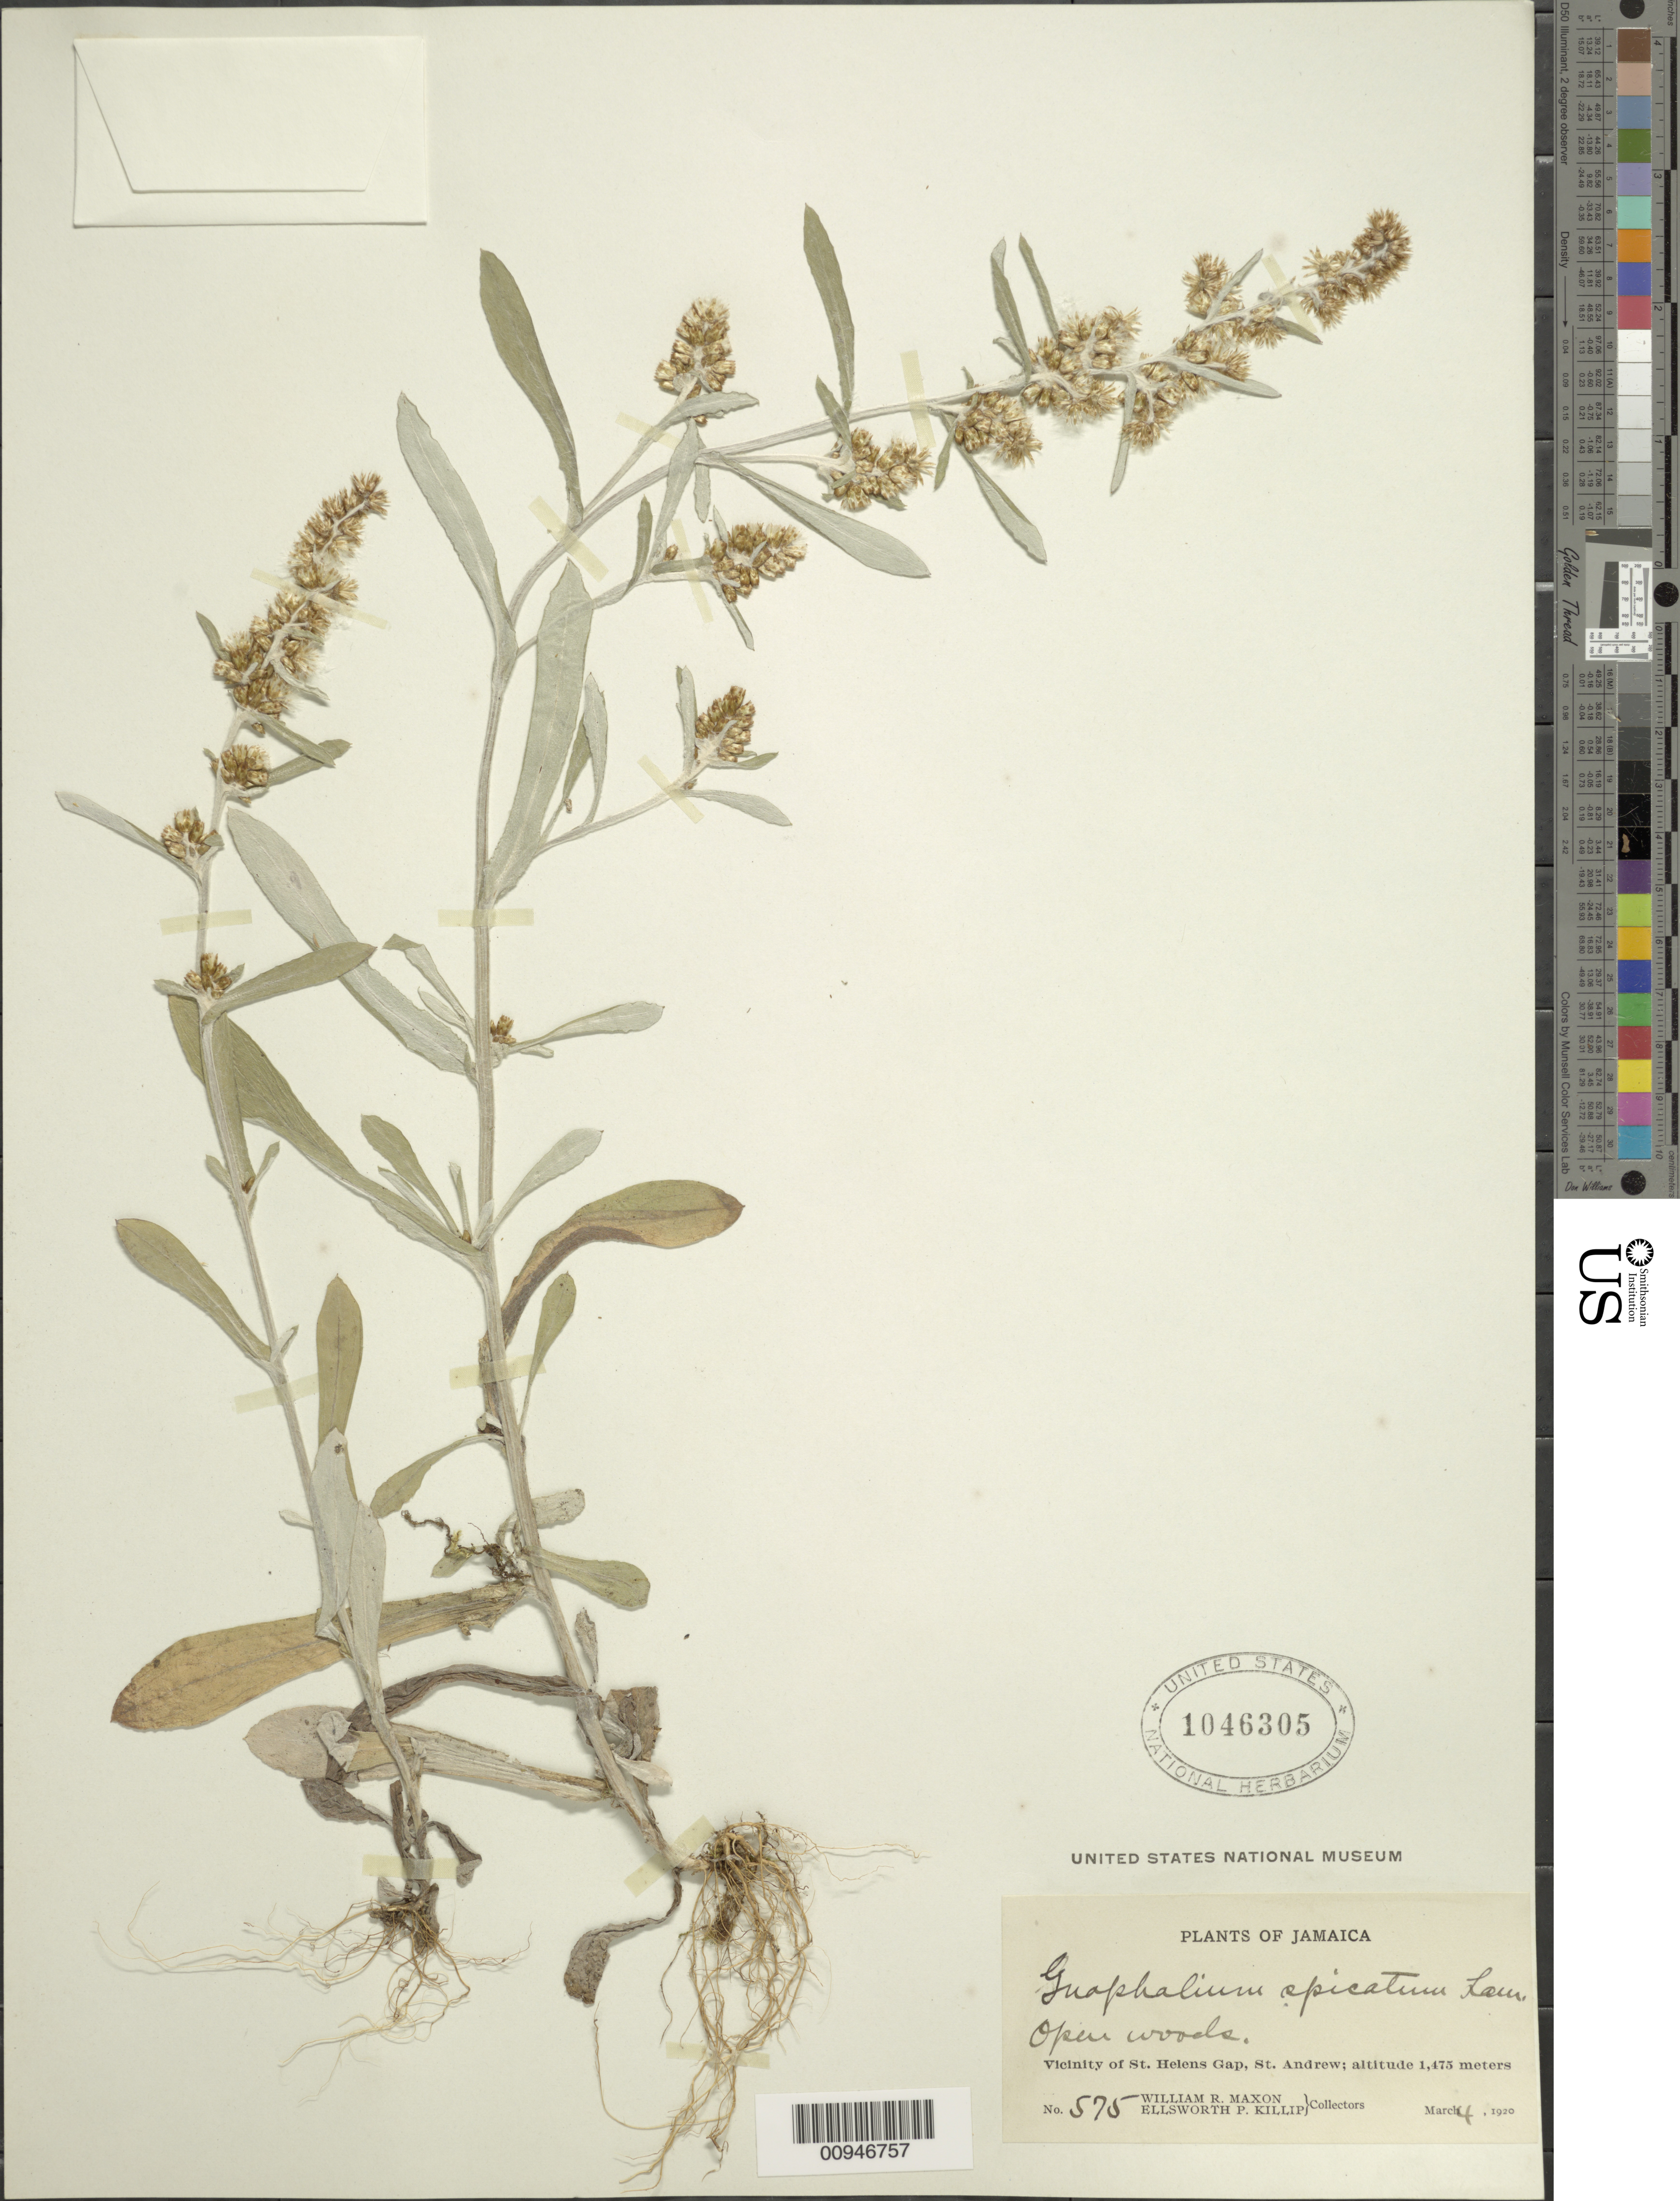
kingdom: Plantae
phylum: Tracheophyta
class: Magnoliopsida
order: Asterales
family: Asteraceae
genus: Gamochaeta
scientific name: Gamochaeta americana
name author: (Mill.) Wedd.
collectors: W. R. Maxon & E. P. Killip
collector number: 575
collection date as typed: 04 Mar 1920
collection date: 1920-03-04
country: Jamaica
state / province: Saint Andrew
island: Jamaica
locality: Vicinity of St. Helens Gap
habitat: Open woods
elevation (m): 450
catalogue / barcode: US 1046305